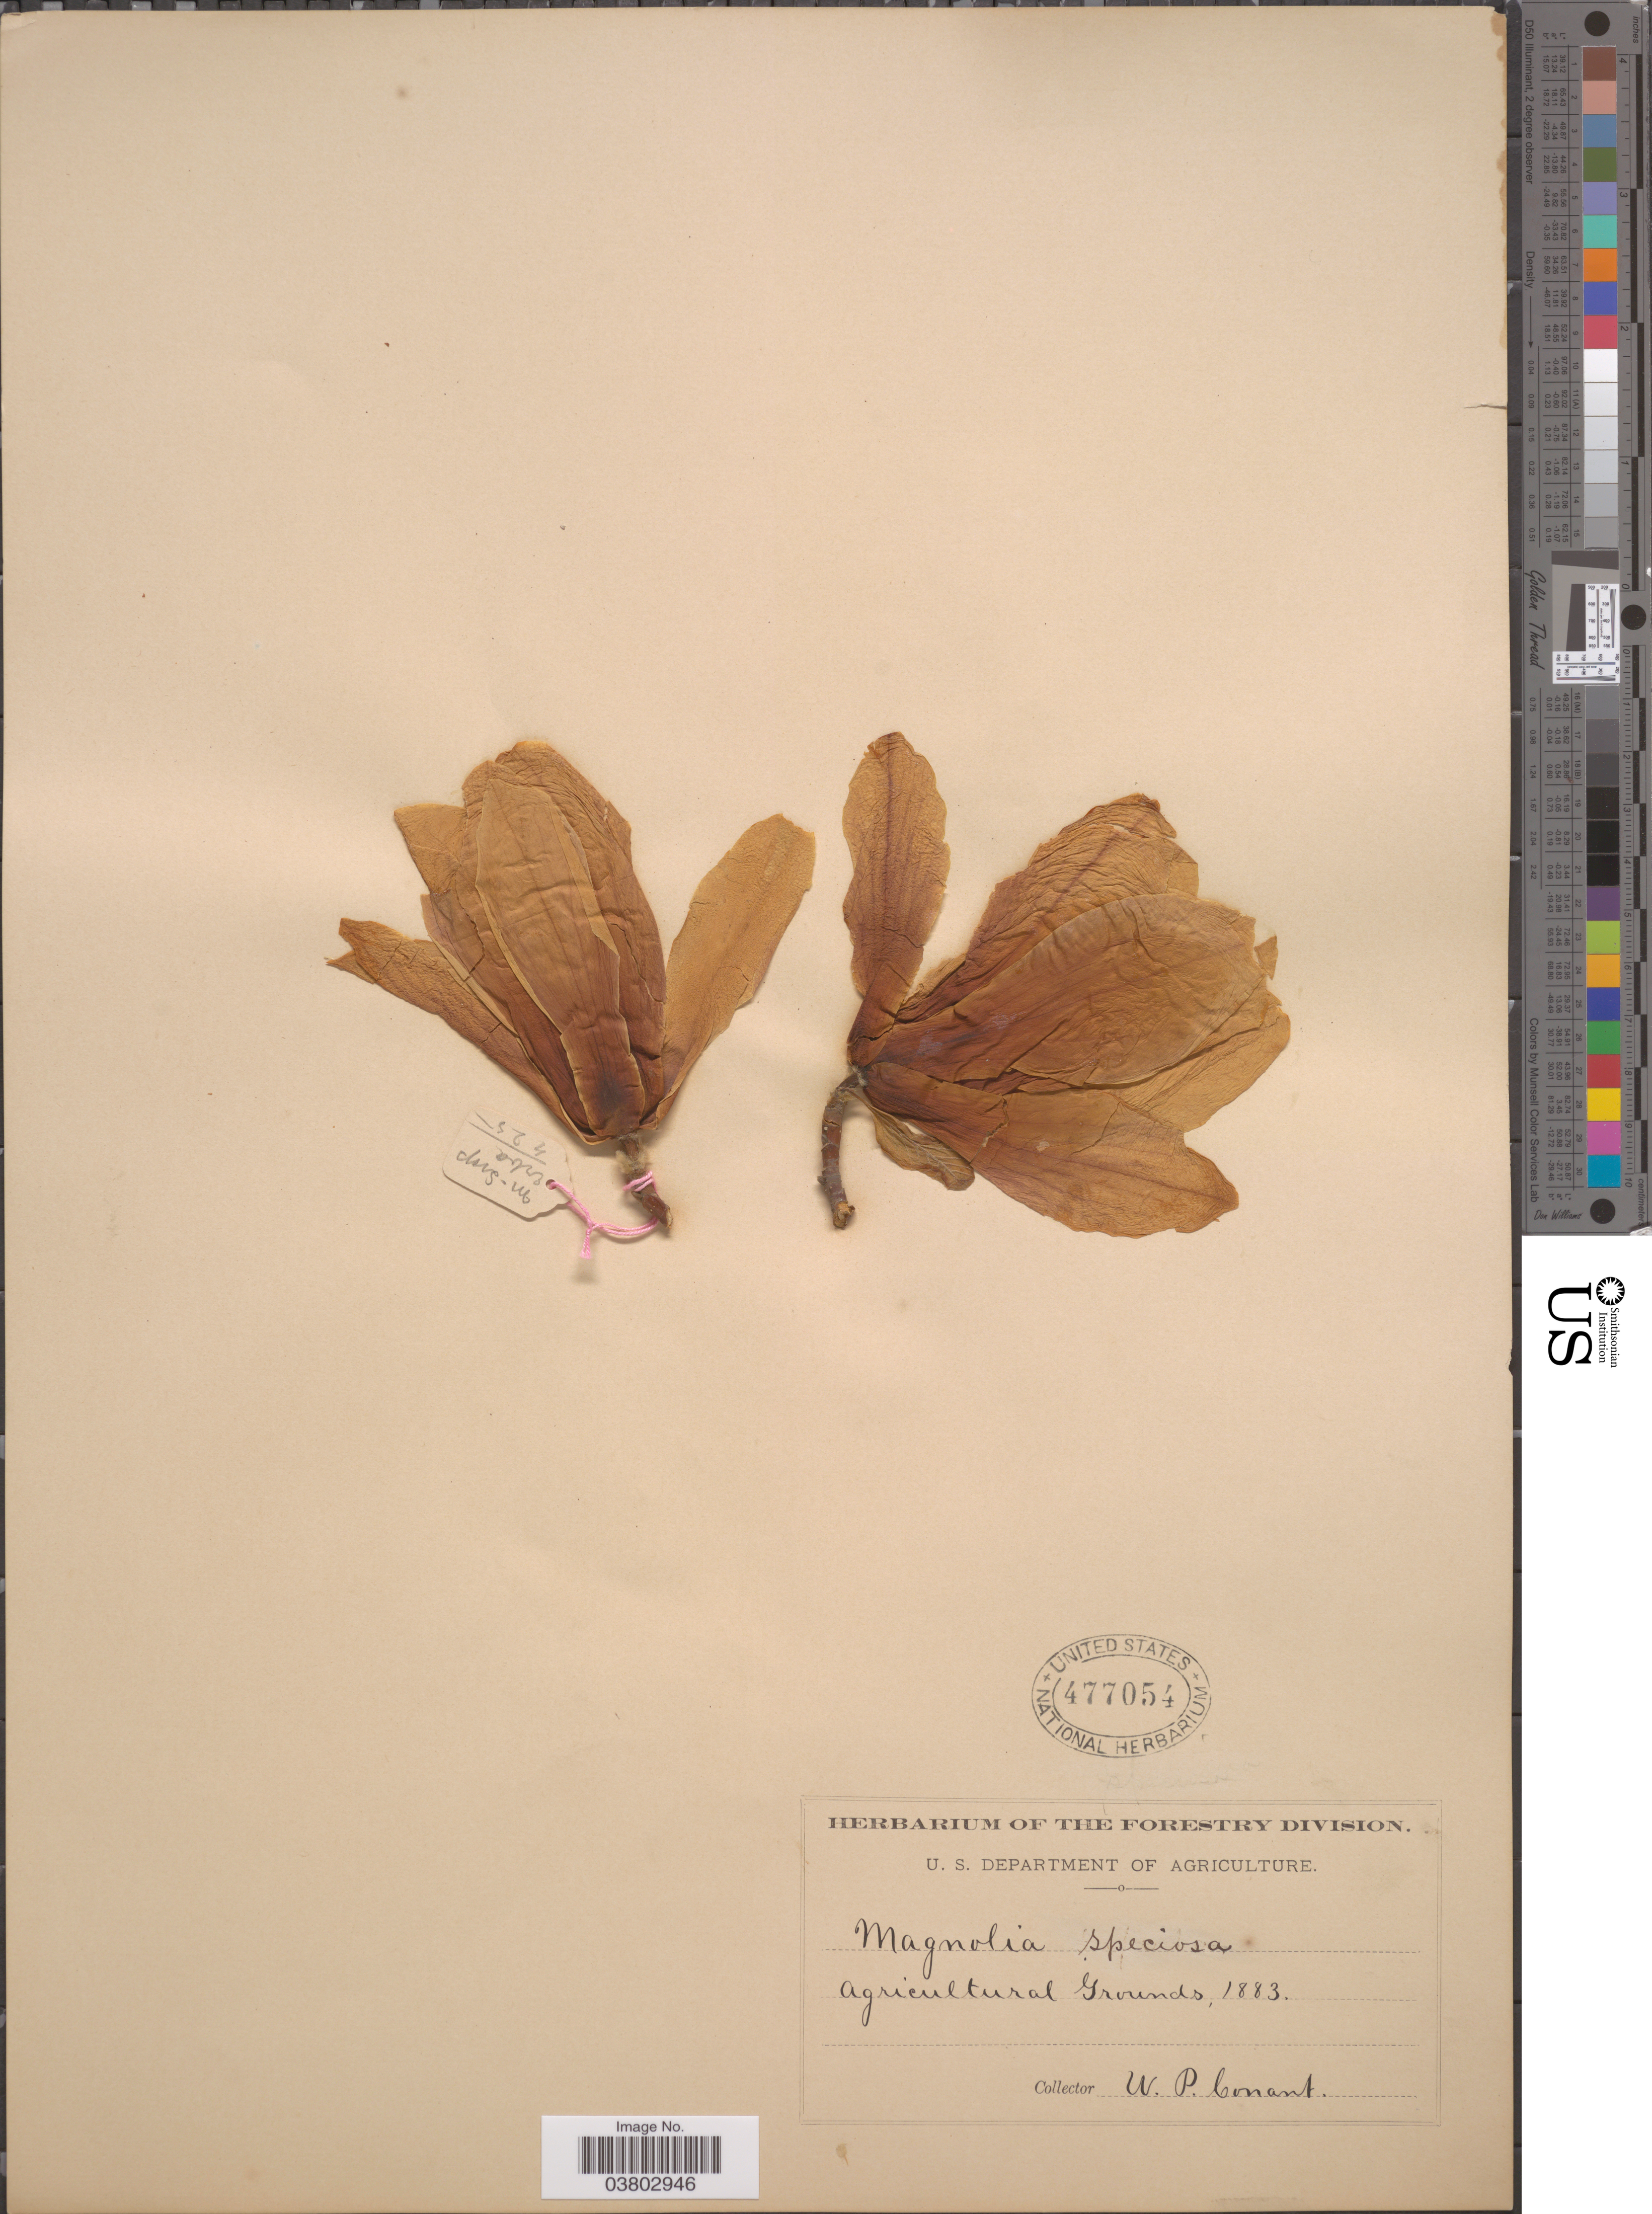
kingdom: Plantae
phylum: Tracheophyta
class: Magnoliopsida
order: Magnoliales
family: Magnoliaceae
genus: Magnolia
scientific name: Magnolia speciosa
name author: Van Geel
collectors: W. P. Conant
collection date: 1883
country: United States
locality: Agricultural Grounds.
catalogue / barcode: US 477054